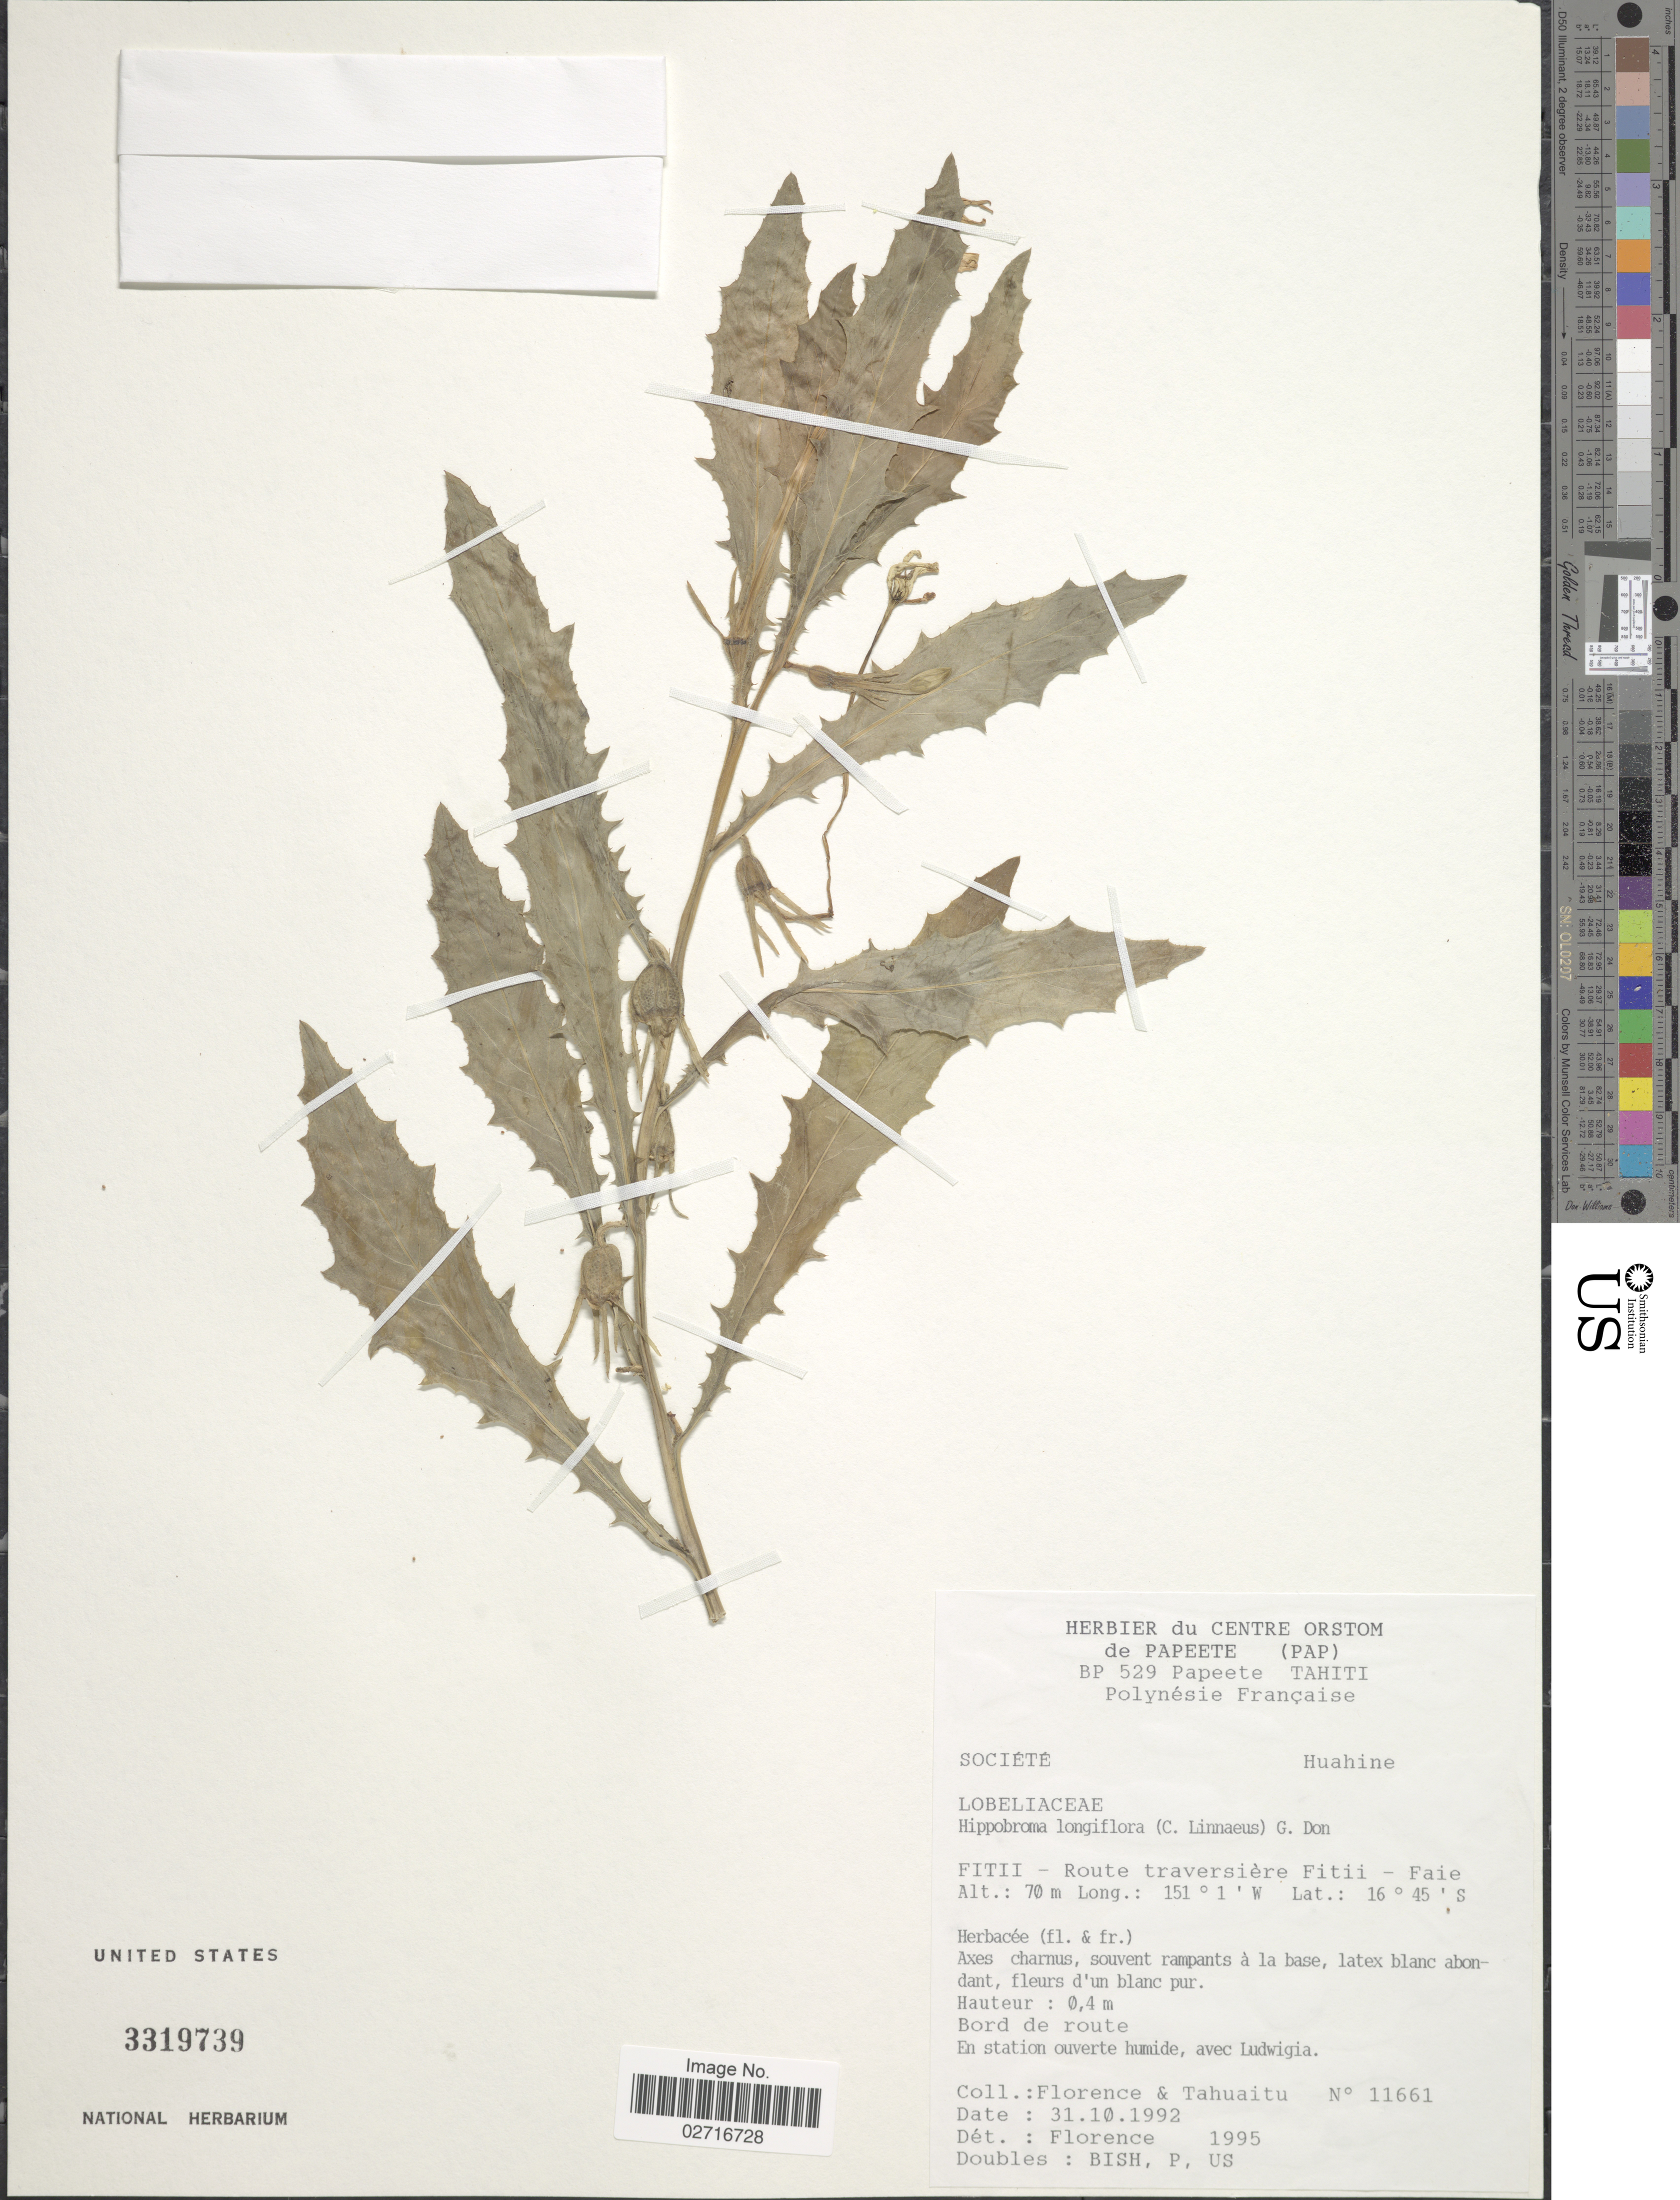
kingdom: Plantae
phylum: Tracheophyta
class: Magnoliopsida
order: Asterales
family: Campanulaceae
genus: Hippobroma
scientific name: Hippobroma longiflora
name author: (L.) G. Don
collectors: -. Florence & -. Tahuaitu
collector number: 11661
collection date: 1992-10-31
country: French Polynesia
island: Huahine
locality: Huahine, Fitii-Route traversiere Fitii-Faie, bord de route, en station ouverte humide, avec Ludwigia.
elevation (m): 70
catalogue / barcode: US 3319739